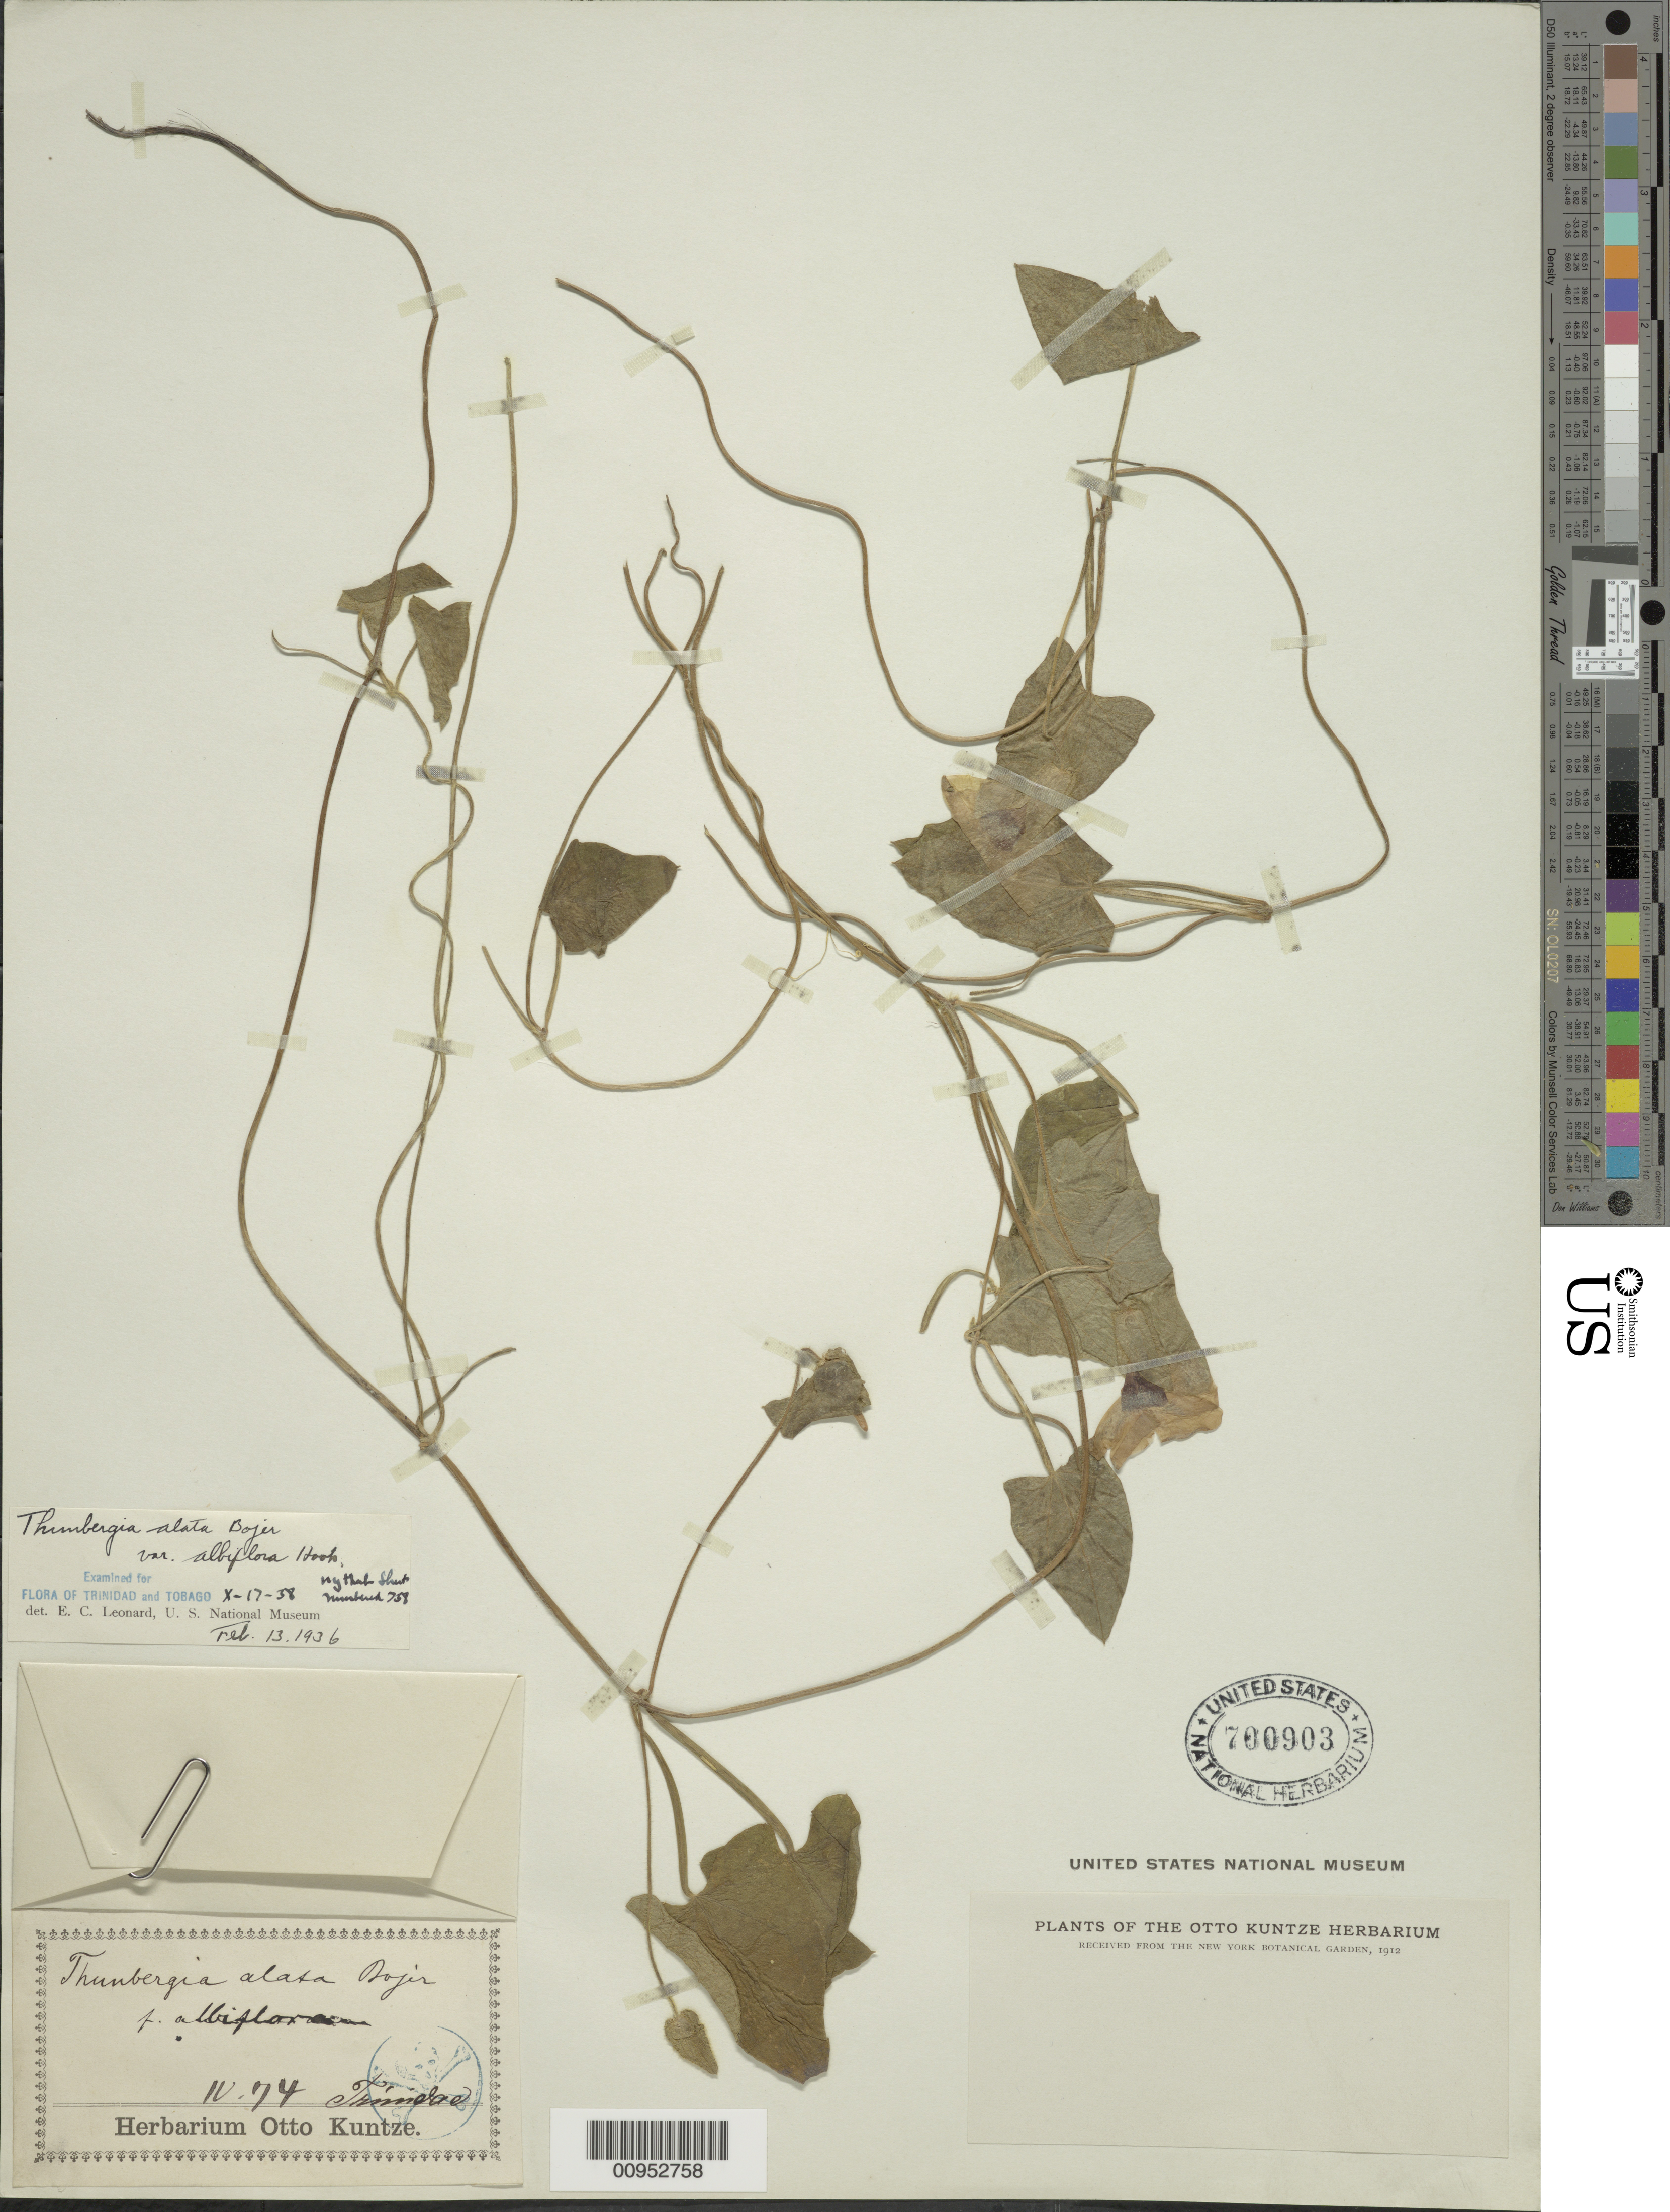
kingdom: Plantae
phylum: Tracheophyta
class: Magnoliopsida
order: Lamiales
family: Acanthaceae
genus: Thunbergia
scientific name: Thunbergia alata var. albiflora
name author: Hook.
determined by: Leonard, Emery C., (US)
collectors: C.E.O. Kuntze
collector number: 758 [?]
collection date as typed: Apr 1874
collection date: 1874-04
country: Trinidad and Tobago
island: Trinidad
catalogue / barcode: US 700903